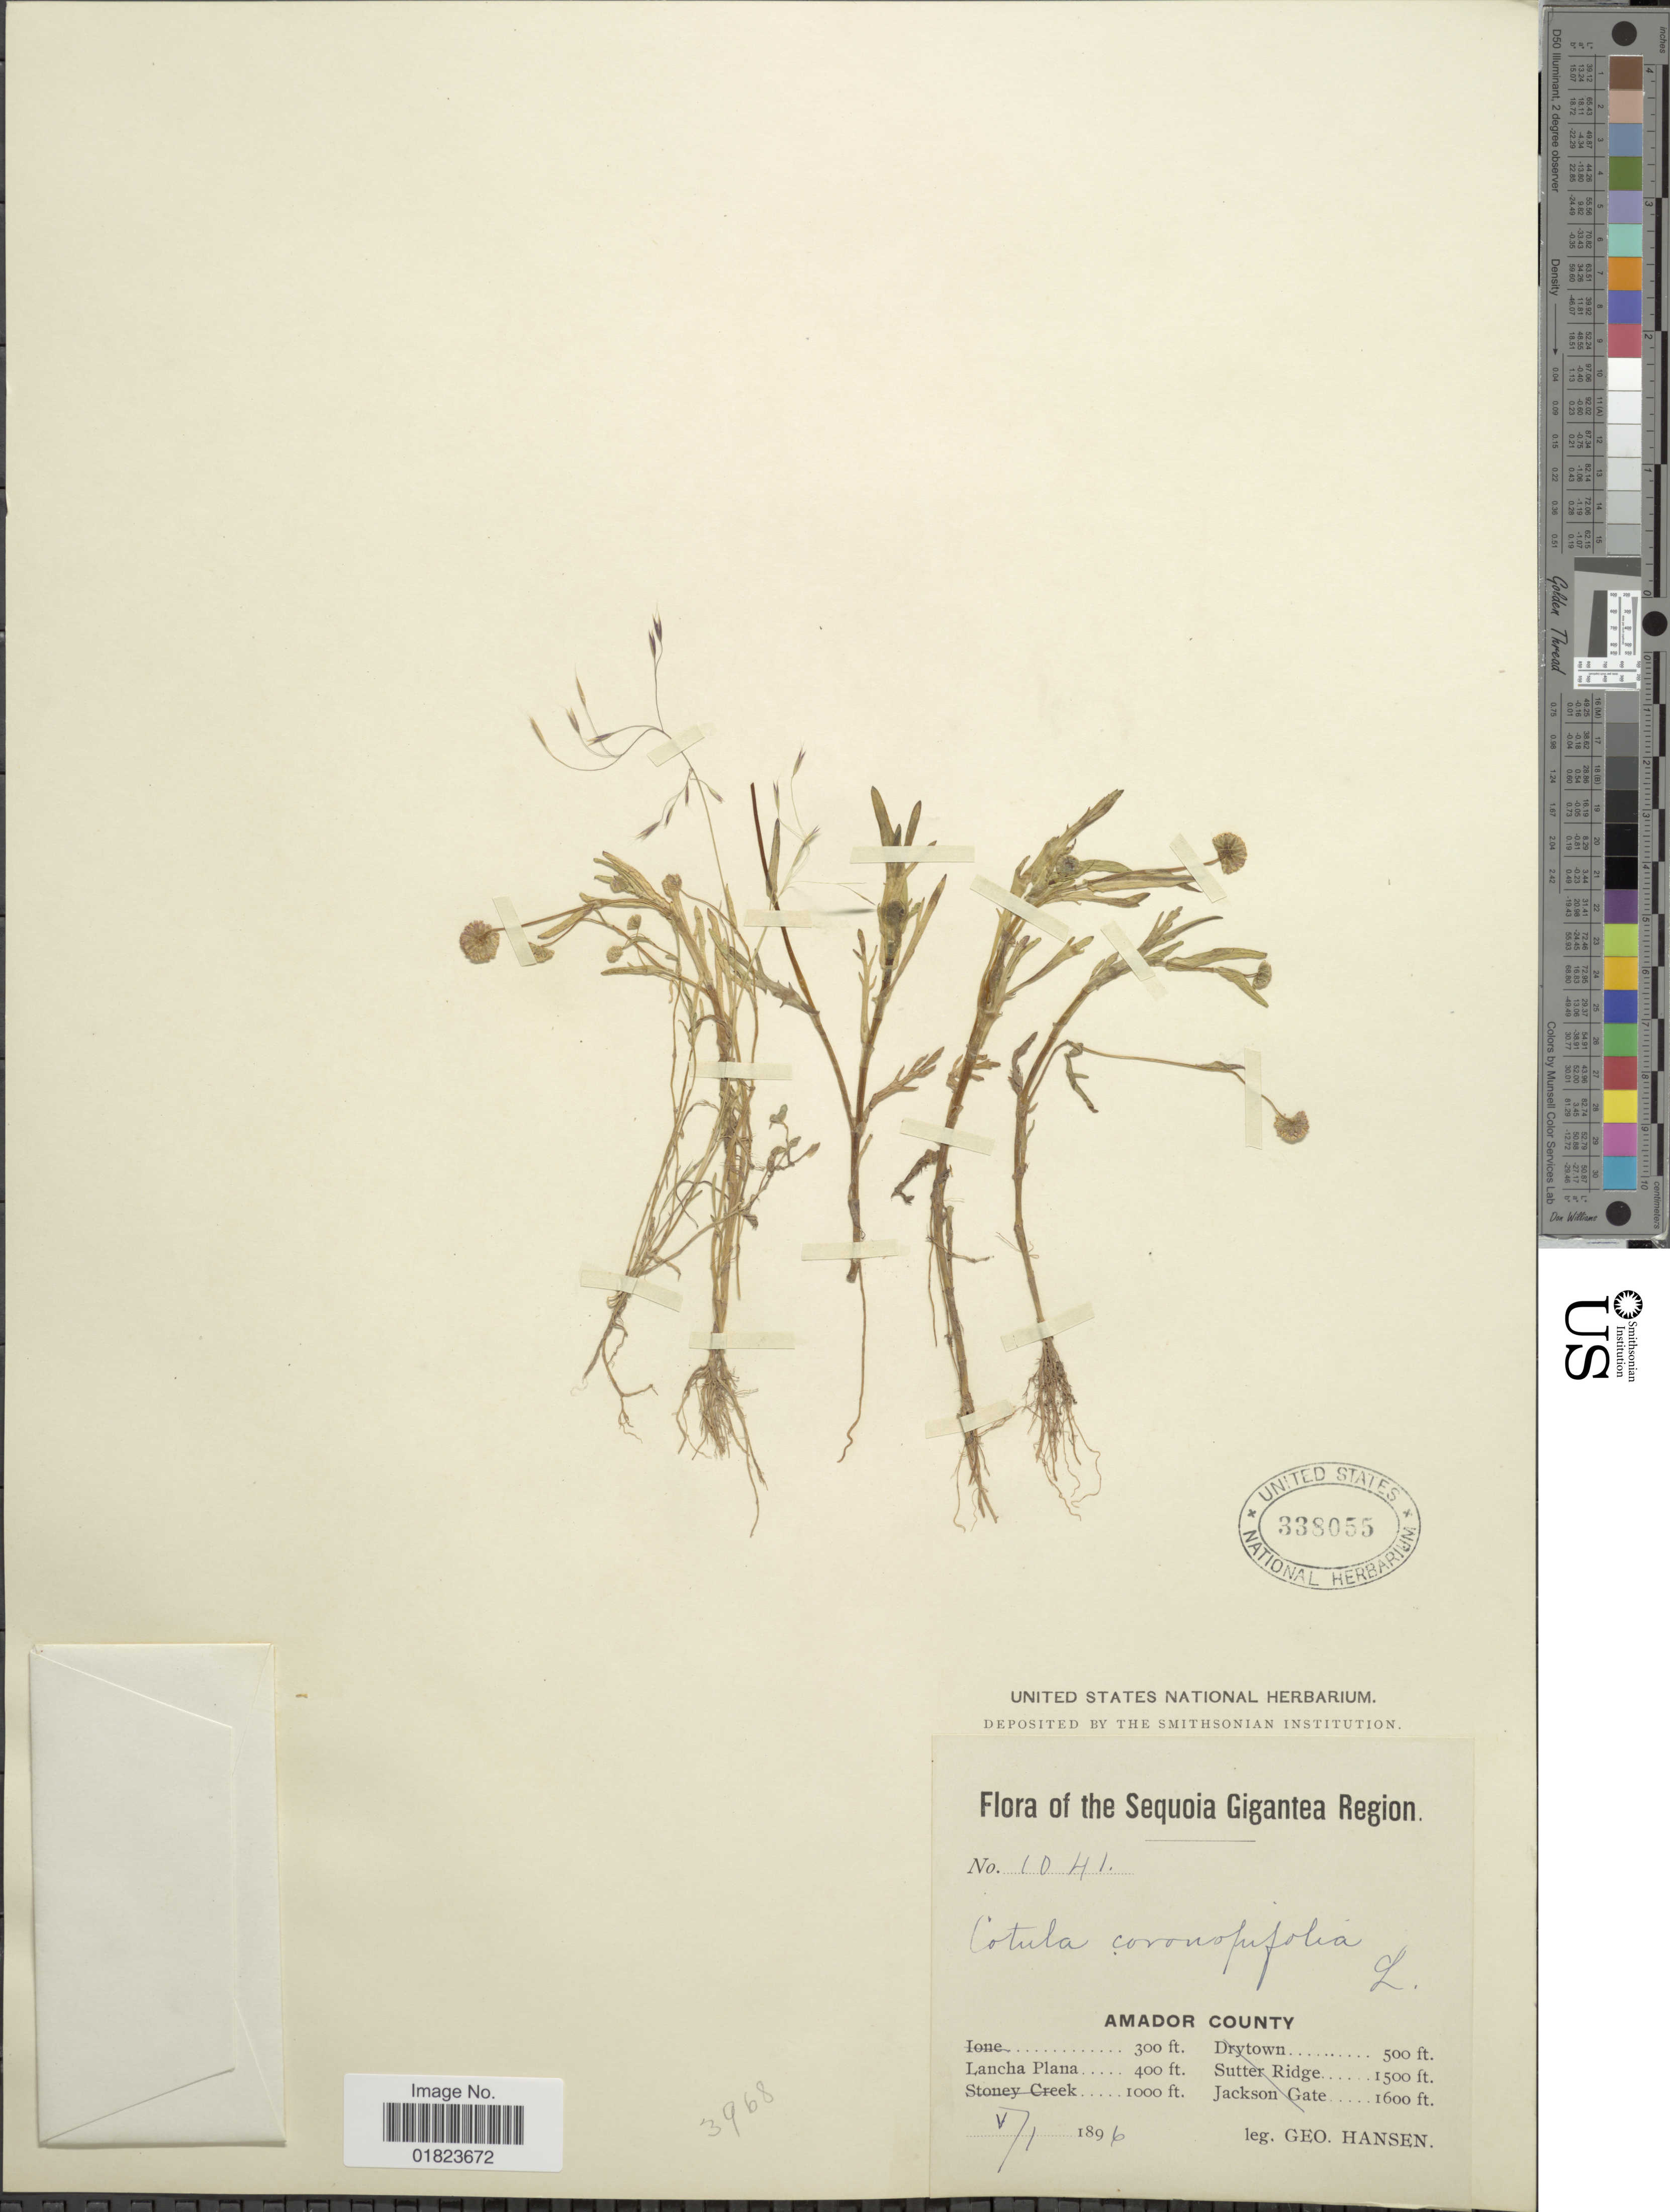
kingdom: Plantae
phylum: Tracheophyta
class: Magnoliopsida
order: Asterales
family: Asteraceae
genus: Cotula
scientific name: Cotula coronopifolia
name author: L.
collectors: G. Hansen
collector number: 1041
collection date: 1896-05-01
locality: Sequoia Gigantea Region, Amador County, Lancha Plana.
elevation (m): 122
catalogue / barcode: US 338055